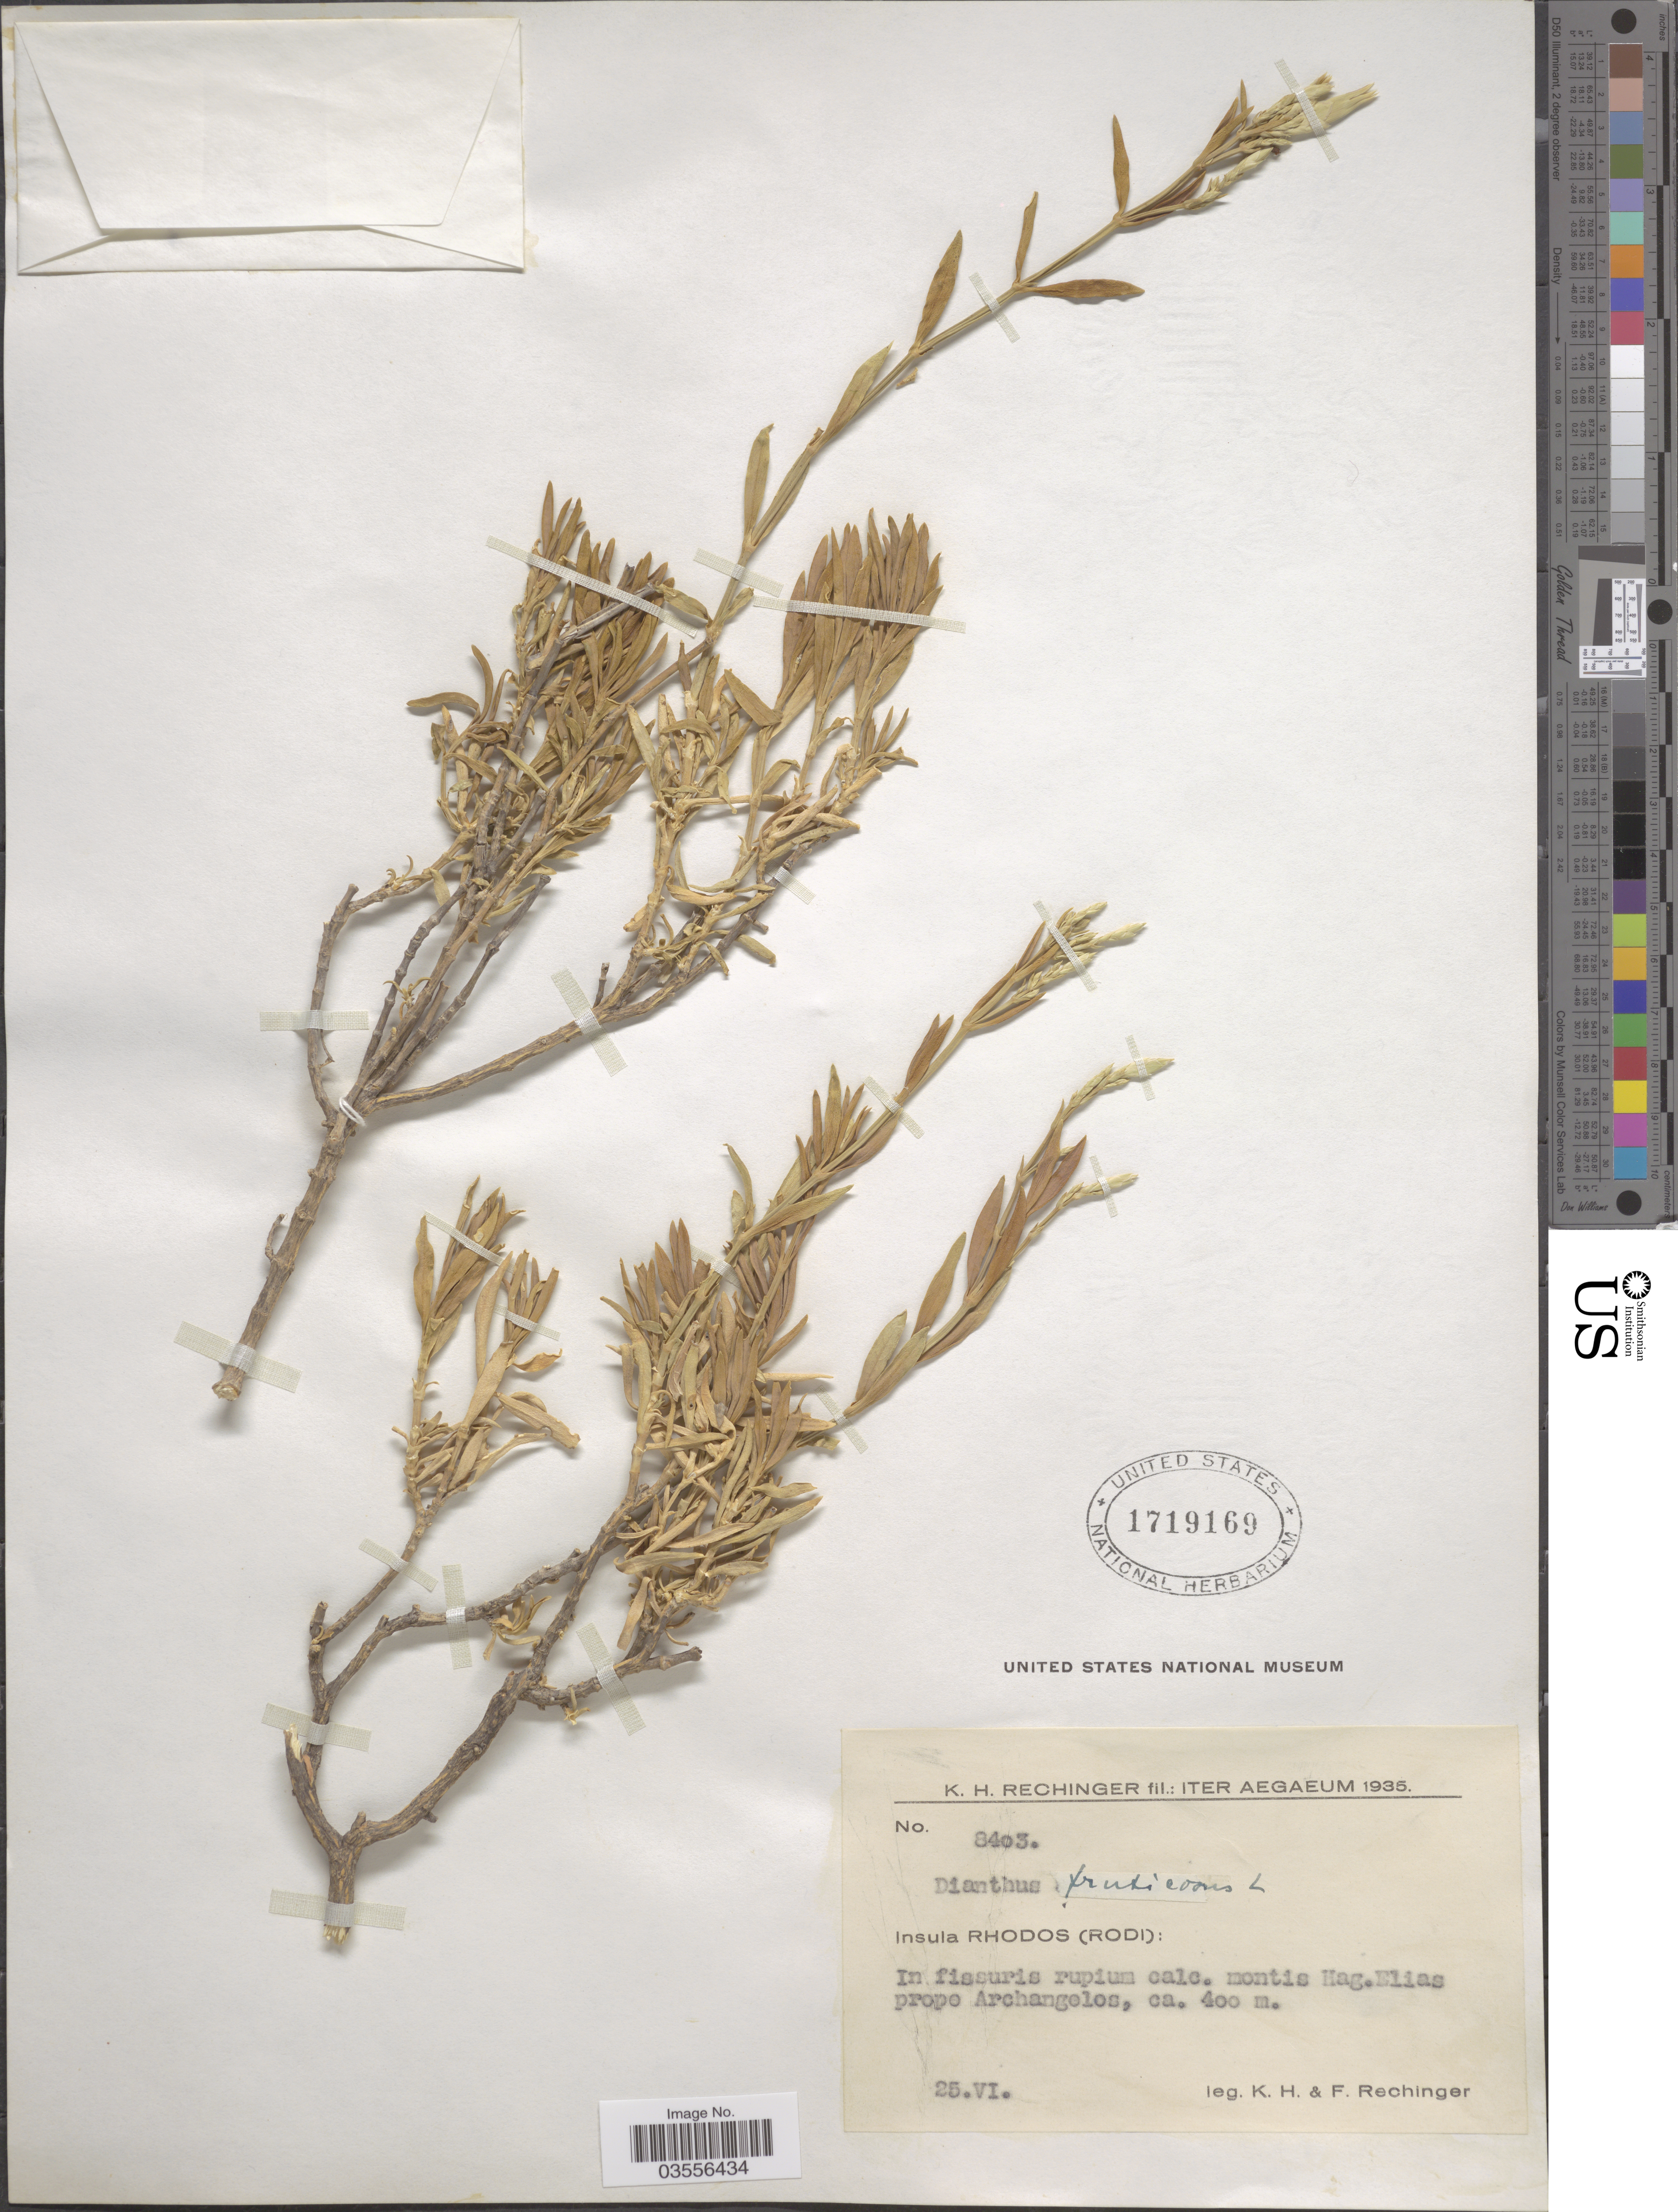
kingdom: Plantae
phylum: Tracheophyta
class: Magnoliopsida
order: Caryophyllales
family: Caryophyllaceae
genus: Dianthus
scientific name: Dianthus fruticosus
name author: L.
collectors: K. H. Rechinger & F. Rechinger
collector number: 8403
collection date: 1935-06-25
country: Greece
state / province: South Aegean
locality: Iter Aegaeum. Insula Rhodos (Rodi): Montis Hag. Elias prope Archangelos.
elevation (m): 400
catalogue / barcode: US 1719169